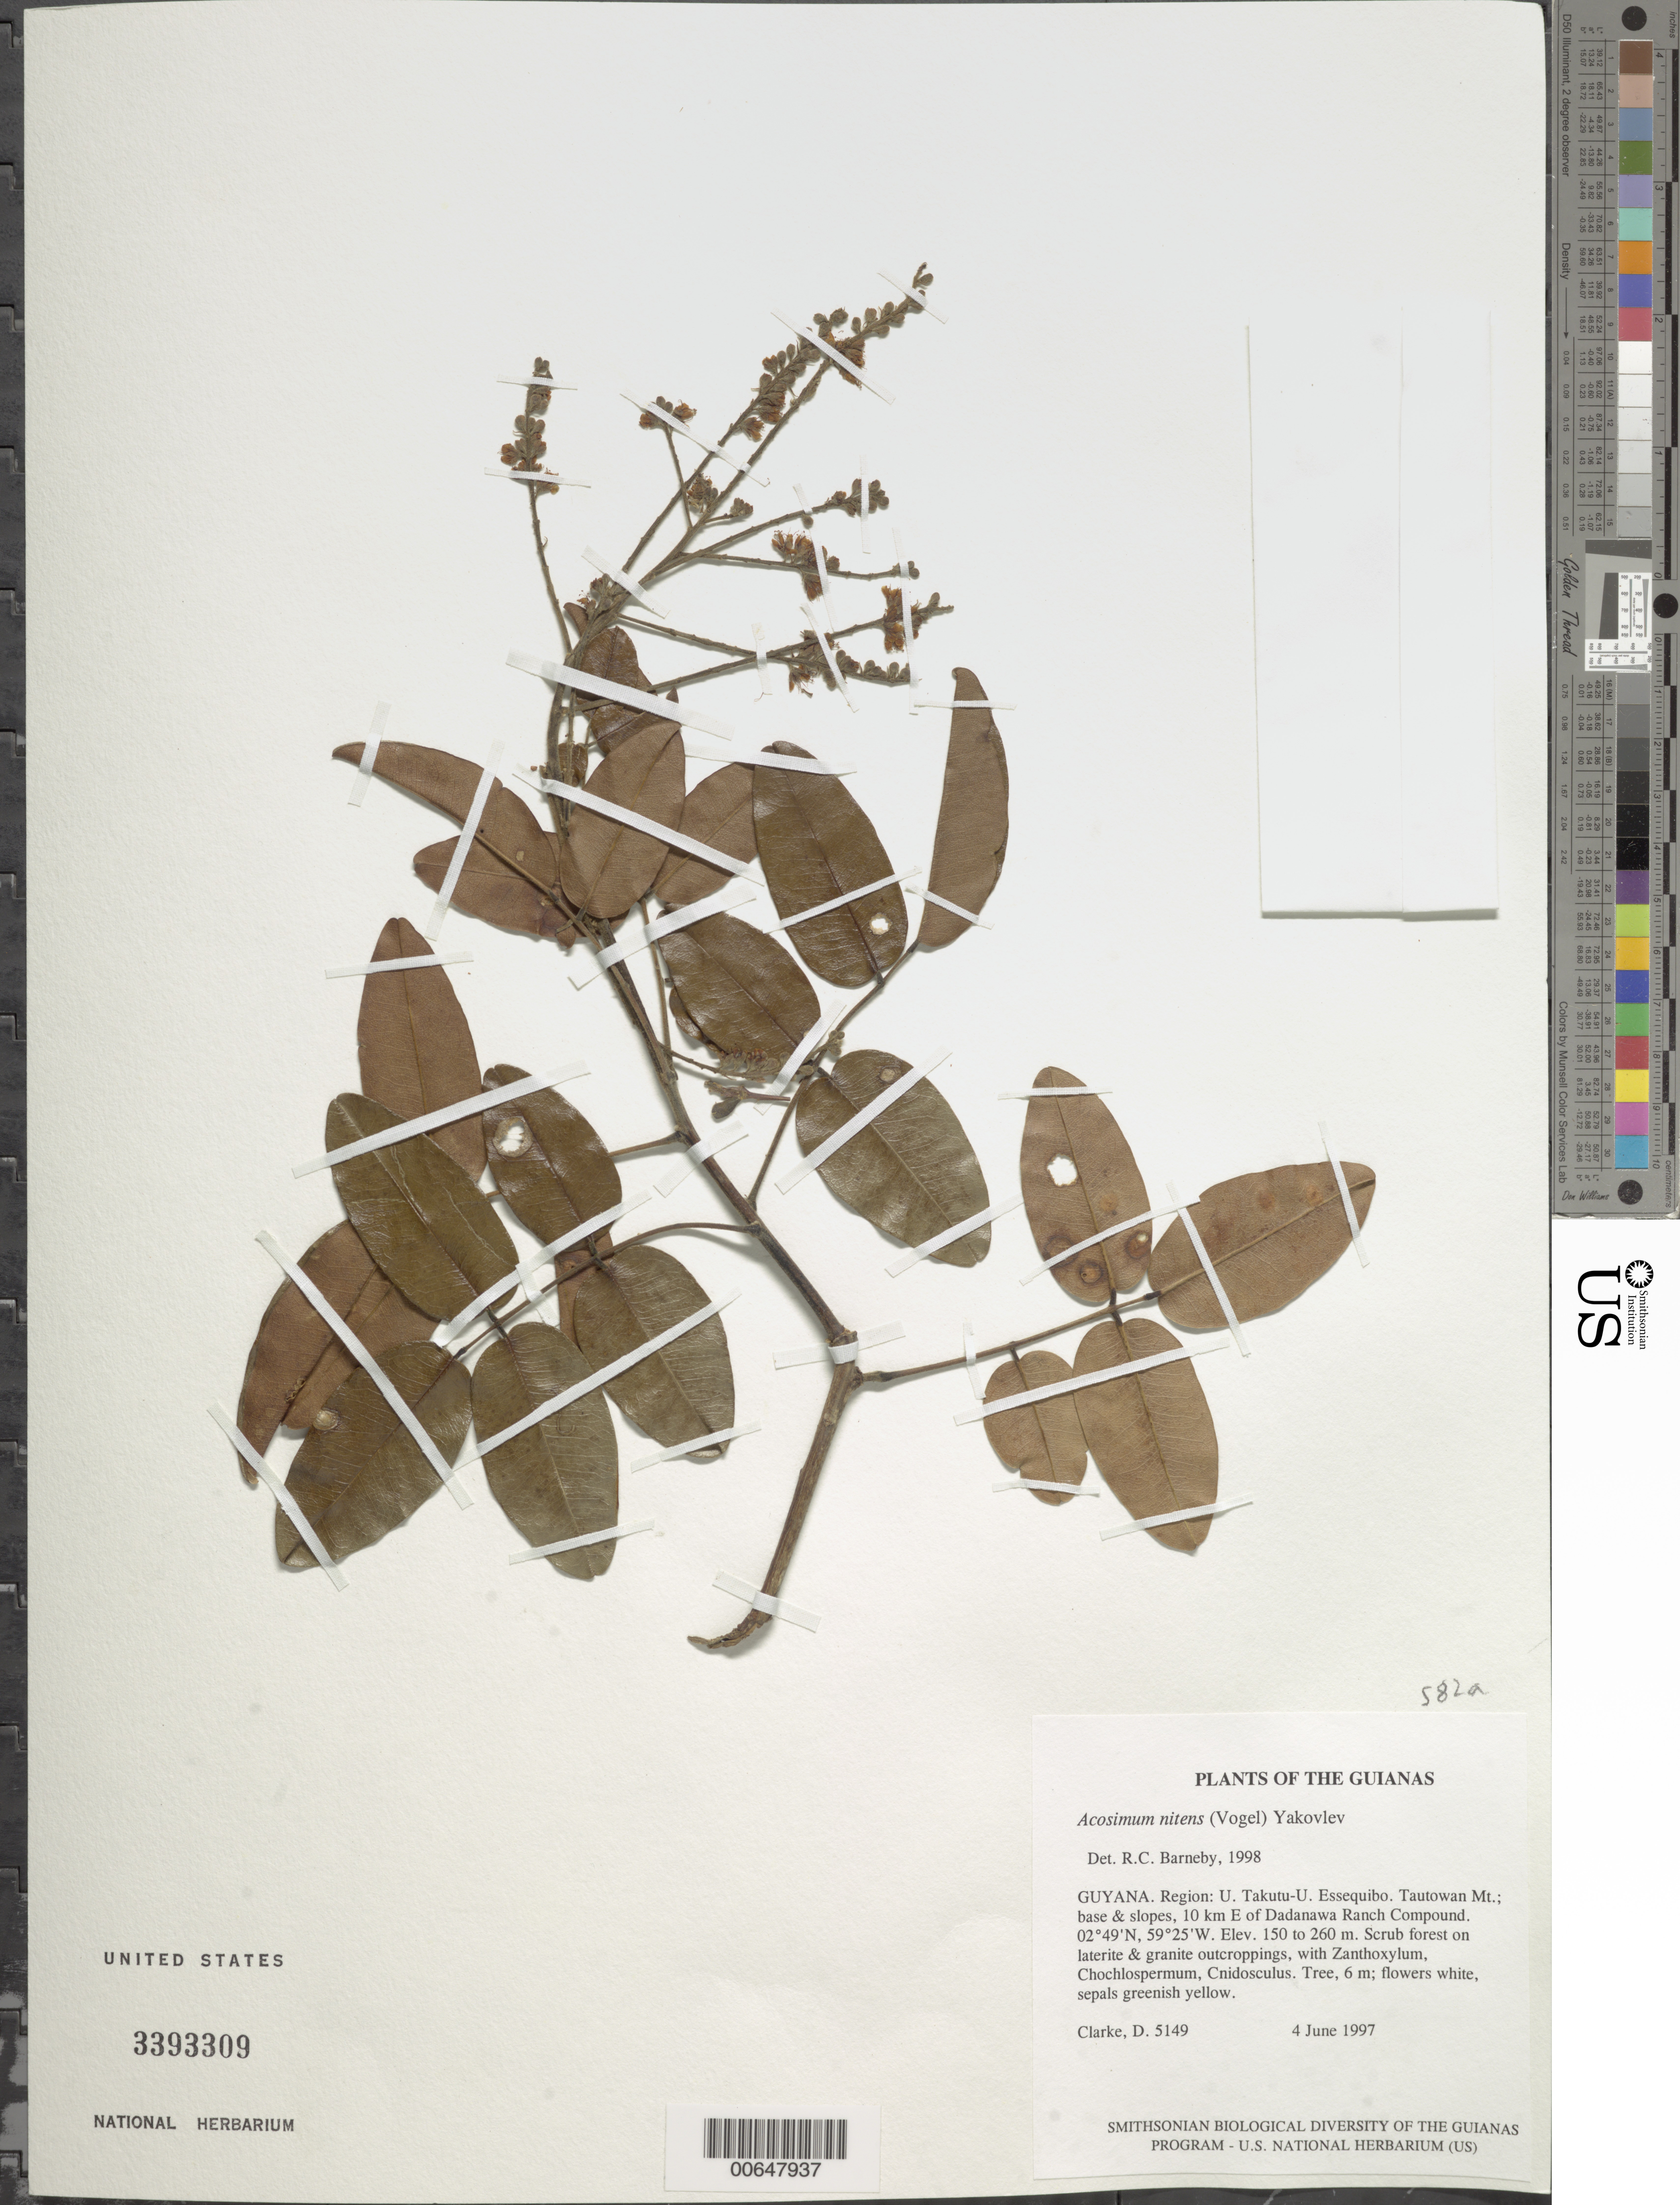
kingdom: Plantae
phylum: Tracheophyta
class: Magnoliopsida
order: Fabales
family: Fabaceae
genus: Acosmium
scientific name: Acosmium nitens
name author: (Vogel) Yakovlev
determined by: Barneby, Rupert C., (NY)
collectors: H. D. Clarke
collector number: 5149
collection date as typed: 4 June 1997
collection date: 1997-06-04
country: Guyana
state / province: U. Takutu-U. Essequibo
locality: Tautowan Mt.; base & slopes, 10 km E of Dadanawa Ranch Compound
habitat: Scrub forest on laterite & granite outcroppings, with Zanthoxylum, Chochlospermum, Cnidoscolus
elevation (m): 150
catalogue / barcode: US 3393309